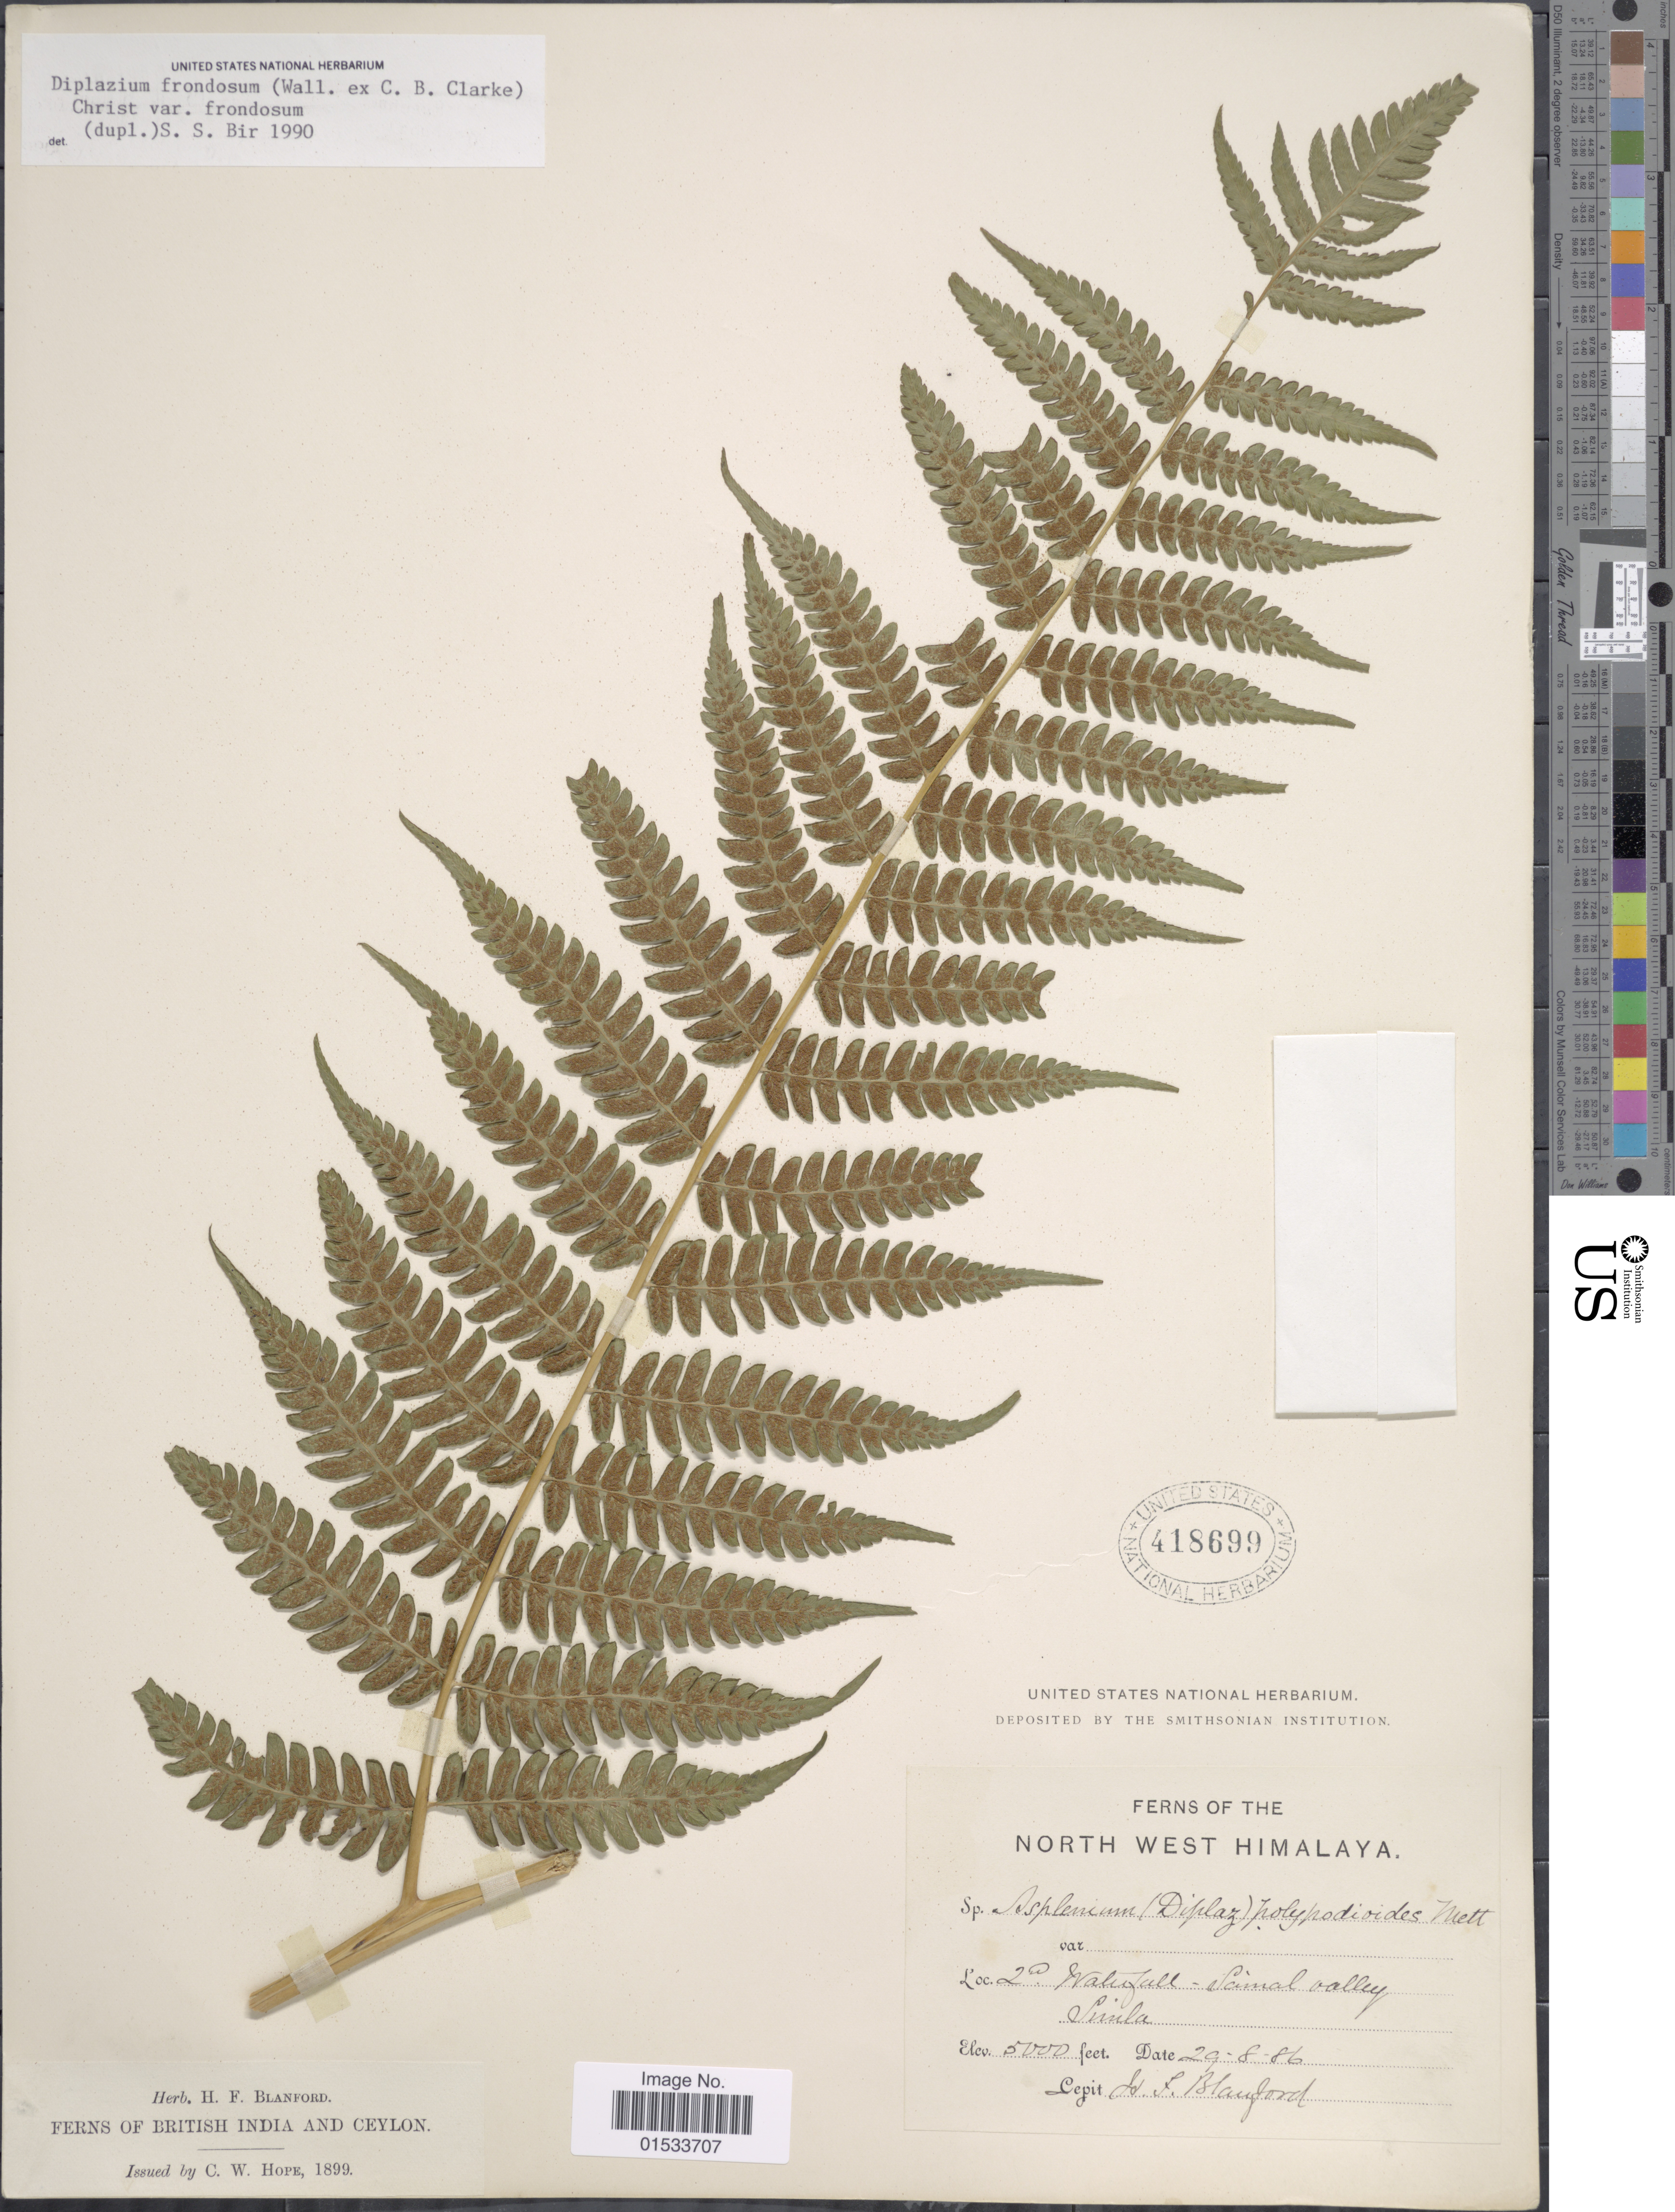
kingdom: Plantae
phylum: Tracheophyta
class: Polypodiopsida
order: Polypodiales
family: Athyriaceae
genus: Diplazium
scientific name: Diplazium frondosum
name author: C. Chr.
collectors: H. Blanford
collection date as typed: Transcribed d/m/y: 29/8/86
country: India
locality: North west Himalaya, Waterfall- Sainal valley Simla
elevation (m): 1524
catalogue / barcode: US 418699